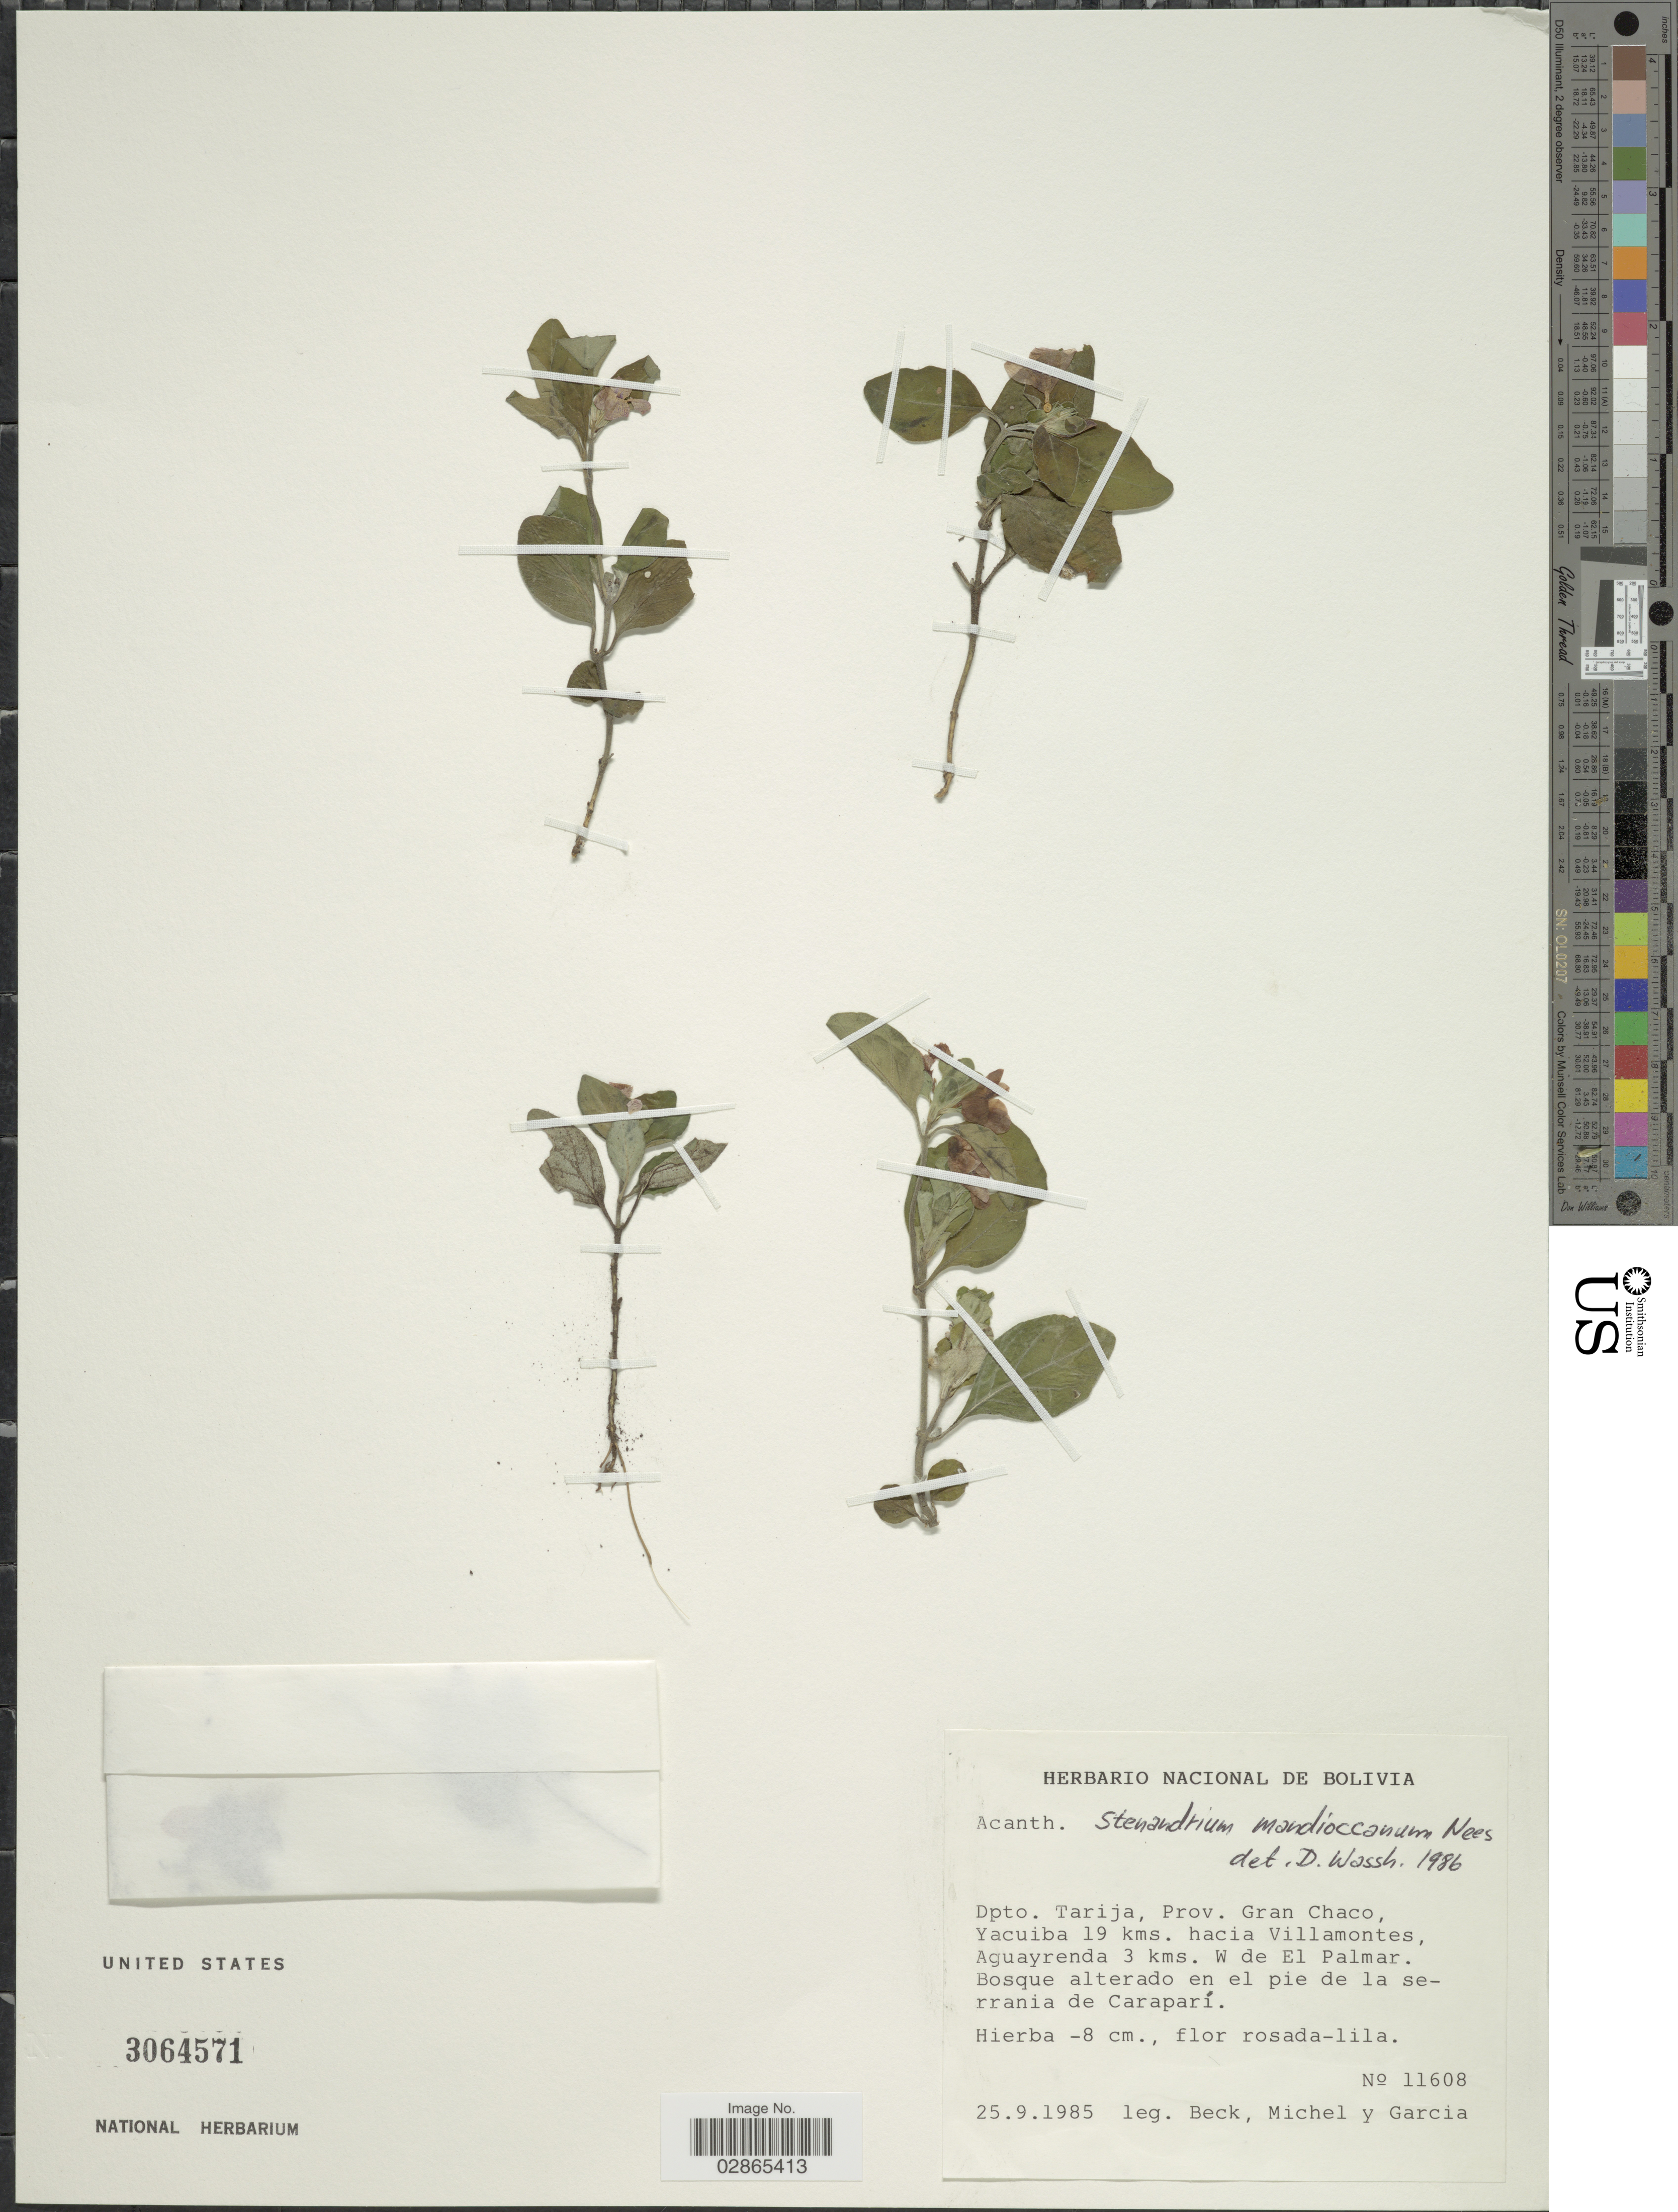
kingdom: Plantae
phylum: Tracheophyta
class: Magnoliopsida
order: Lamiales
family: Acanthaceae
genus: Stenandrium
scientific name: Stenandrium mandioccanum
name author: Nees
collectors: -- Beck, -. Michel & H. Garcia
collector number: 11608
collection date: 1985-09-25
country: Bolivia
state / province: Tarija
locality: Dpto. Tarija, Prov. Gran Chaco, Yacuiba 19 kms. hacia Villamontes, Aguayrenda 3 kms. W de El Palmar. Bosque alterado en el pie de la serrania de Caraparí.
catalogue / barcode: US 3064571